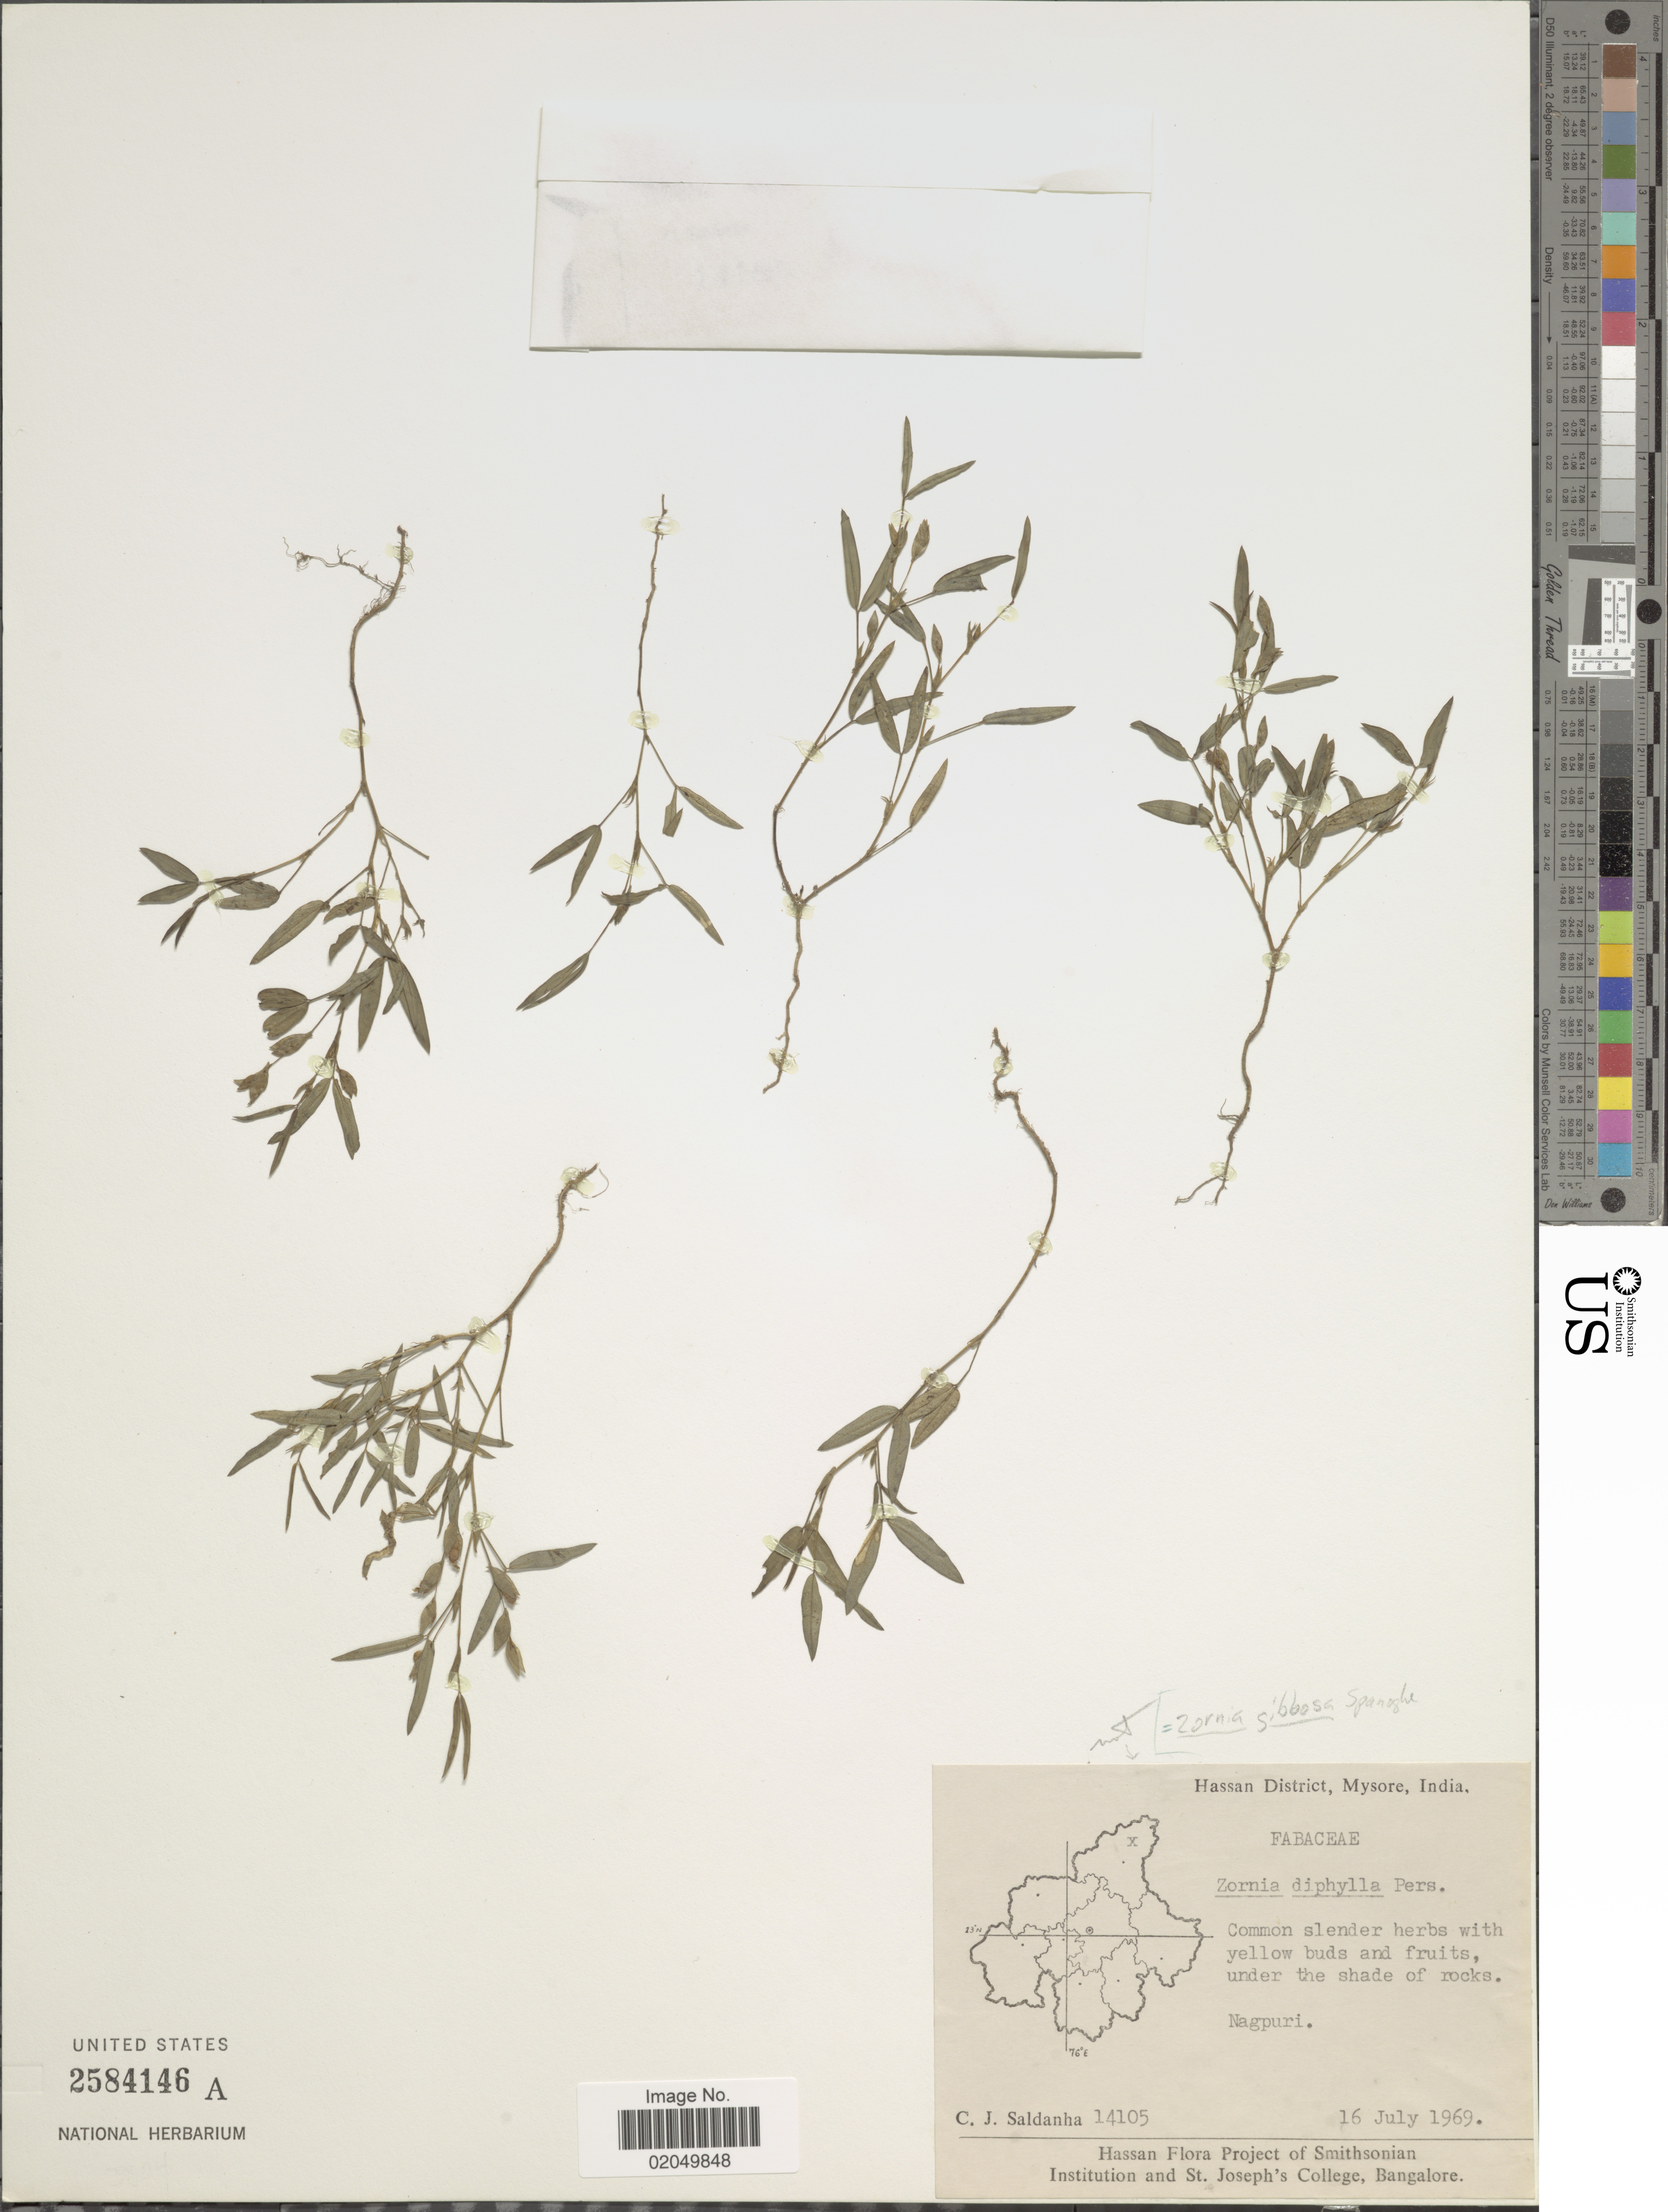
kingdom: Plantae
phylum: Tracheophyta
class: Magnoliopsida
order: Fabales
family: Fabaceae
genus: Zornia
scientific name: Zornia gibbosa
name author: Spanoghe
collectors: C. J. Saldanha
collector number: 14105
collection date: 1969-07-16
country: India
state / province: Karnataka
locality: Hassan District, Mysore, Nagpuri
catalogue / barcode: US 2584146A